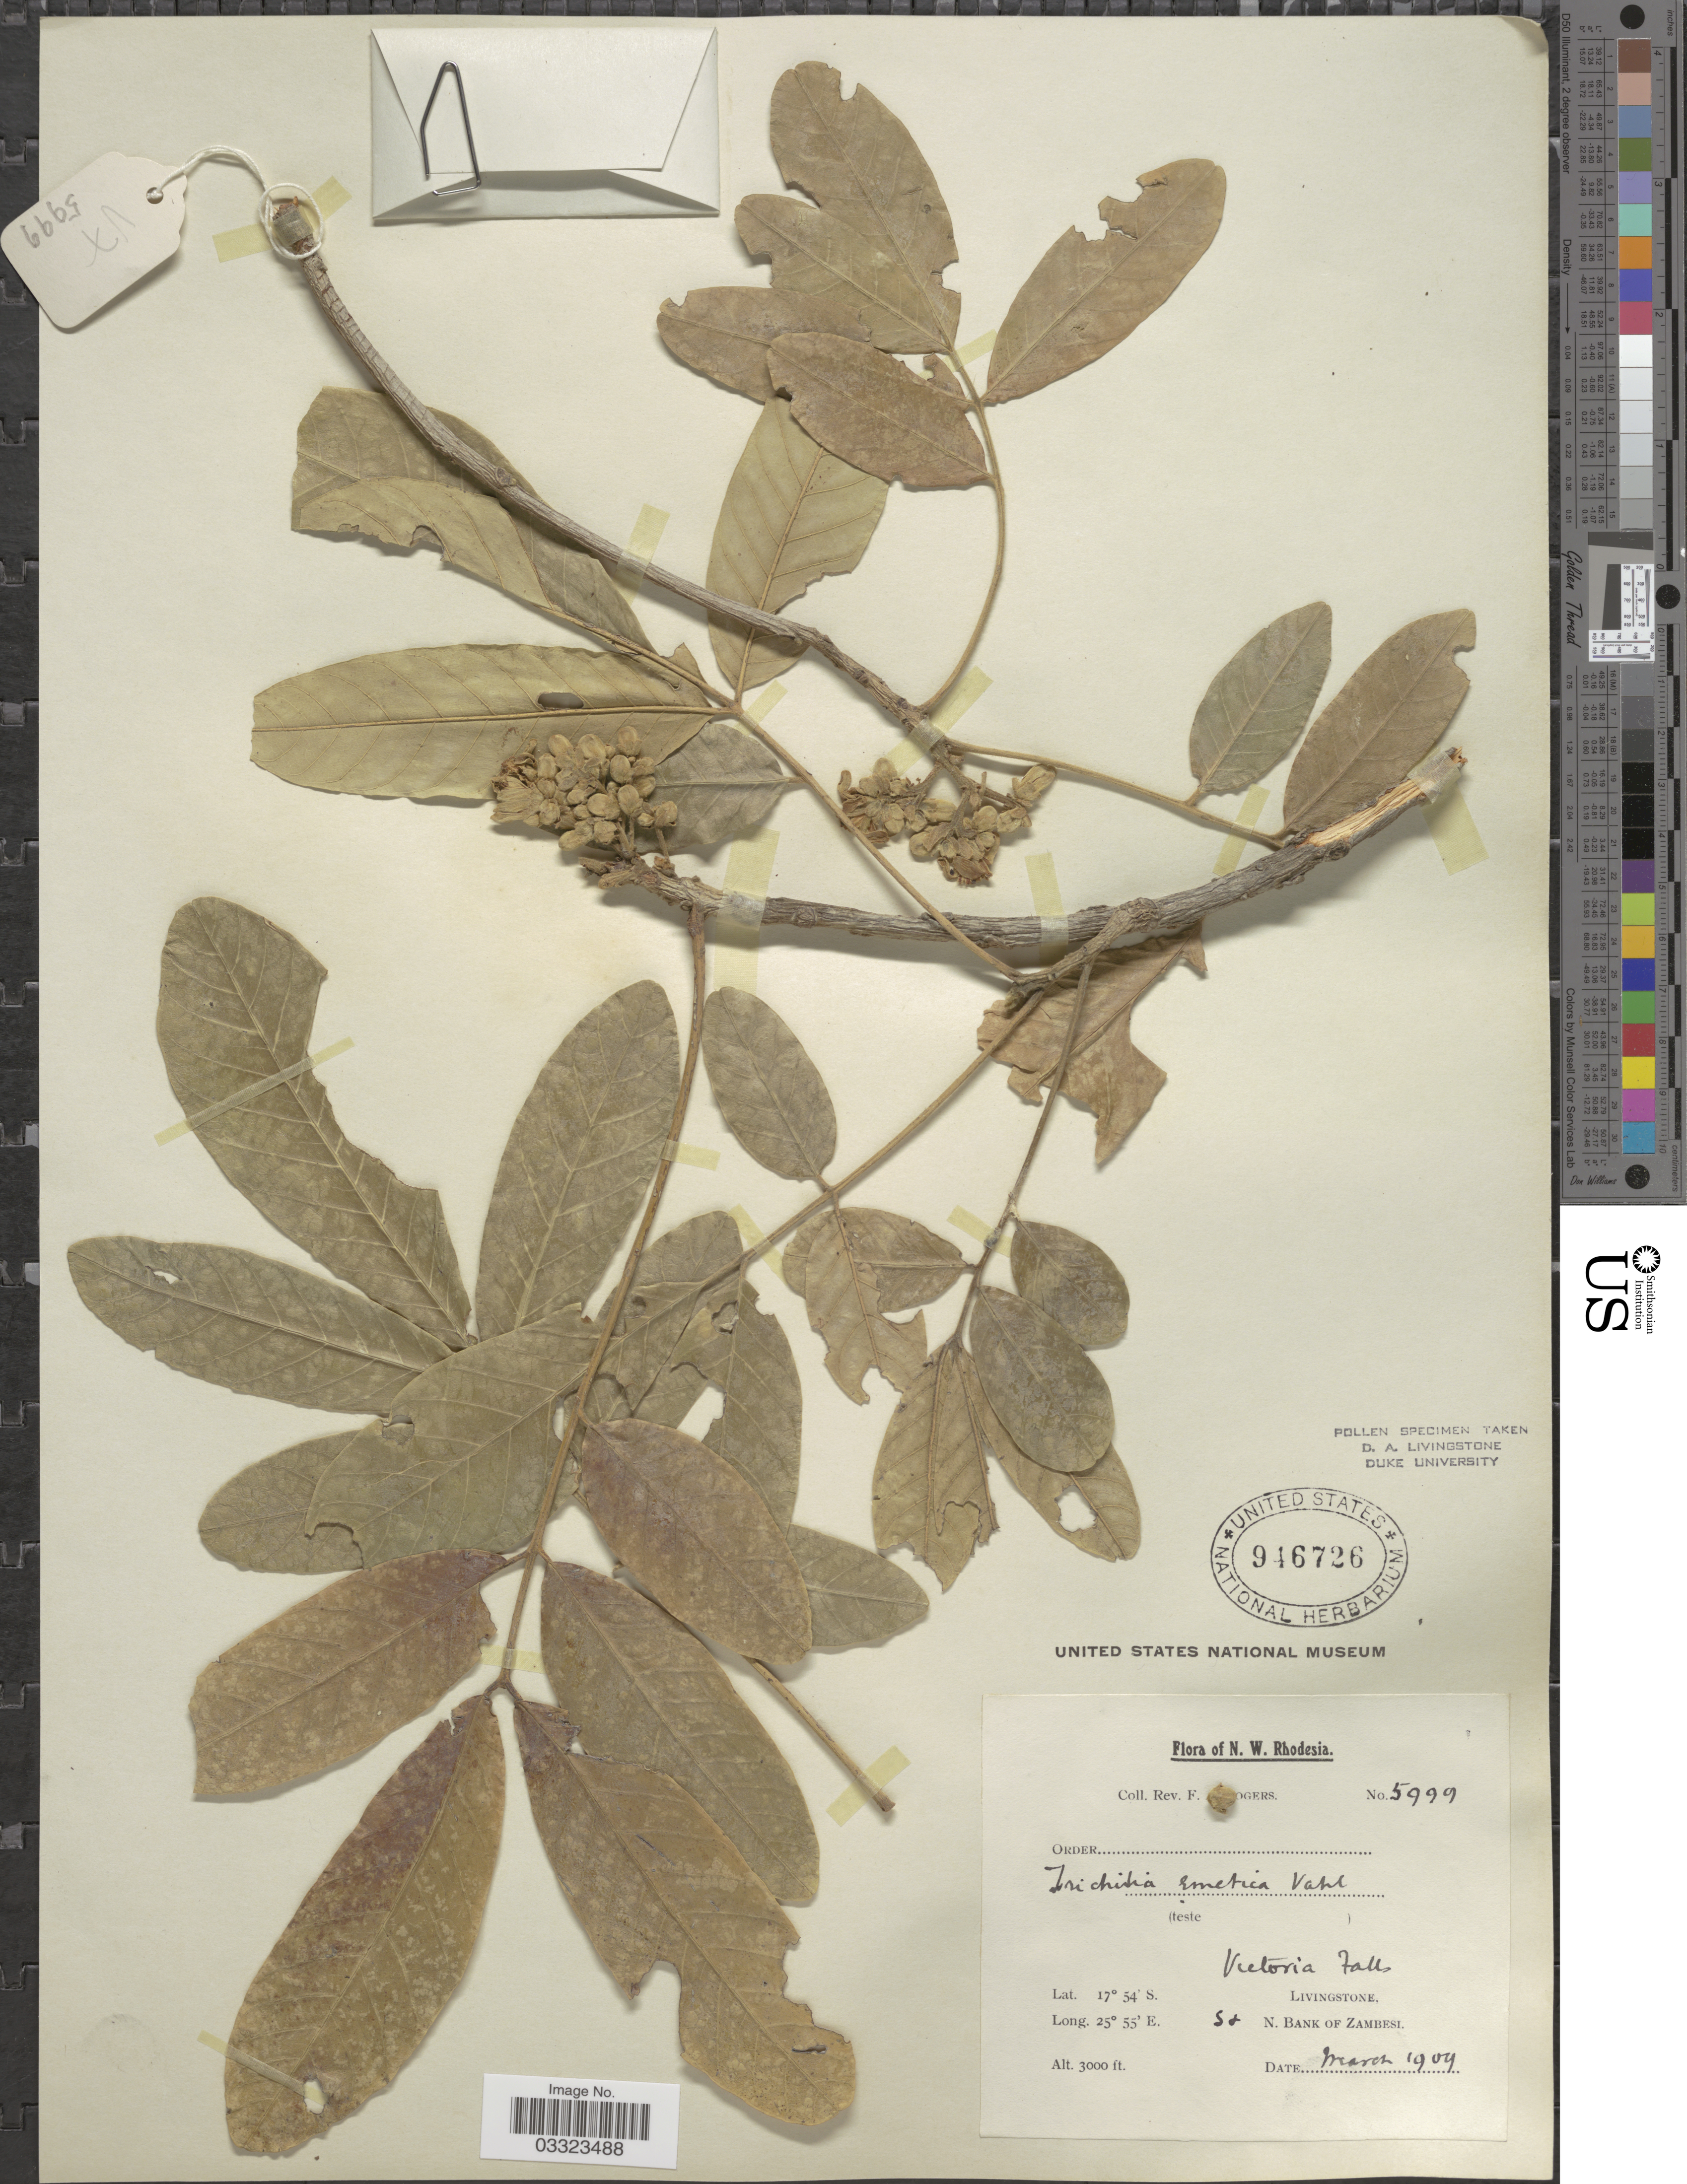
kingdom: Plantae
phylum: Tracheophyta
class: Magnoliopsida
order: Sapindales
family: Meliaceae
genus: Trichilia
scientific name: Trichilia emetica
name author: Vahl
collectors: F. A. Rogers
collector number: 5999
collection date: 1909-03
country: Zimbabwe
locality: N.W. Rhodesia, Victoria Falls, Livingstone. N. Bank of Zambesi.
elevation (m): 914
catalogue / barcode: US 946726